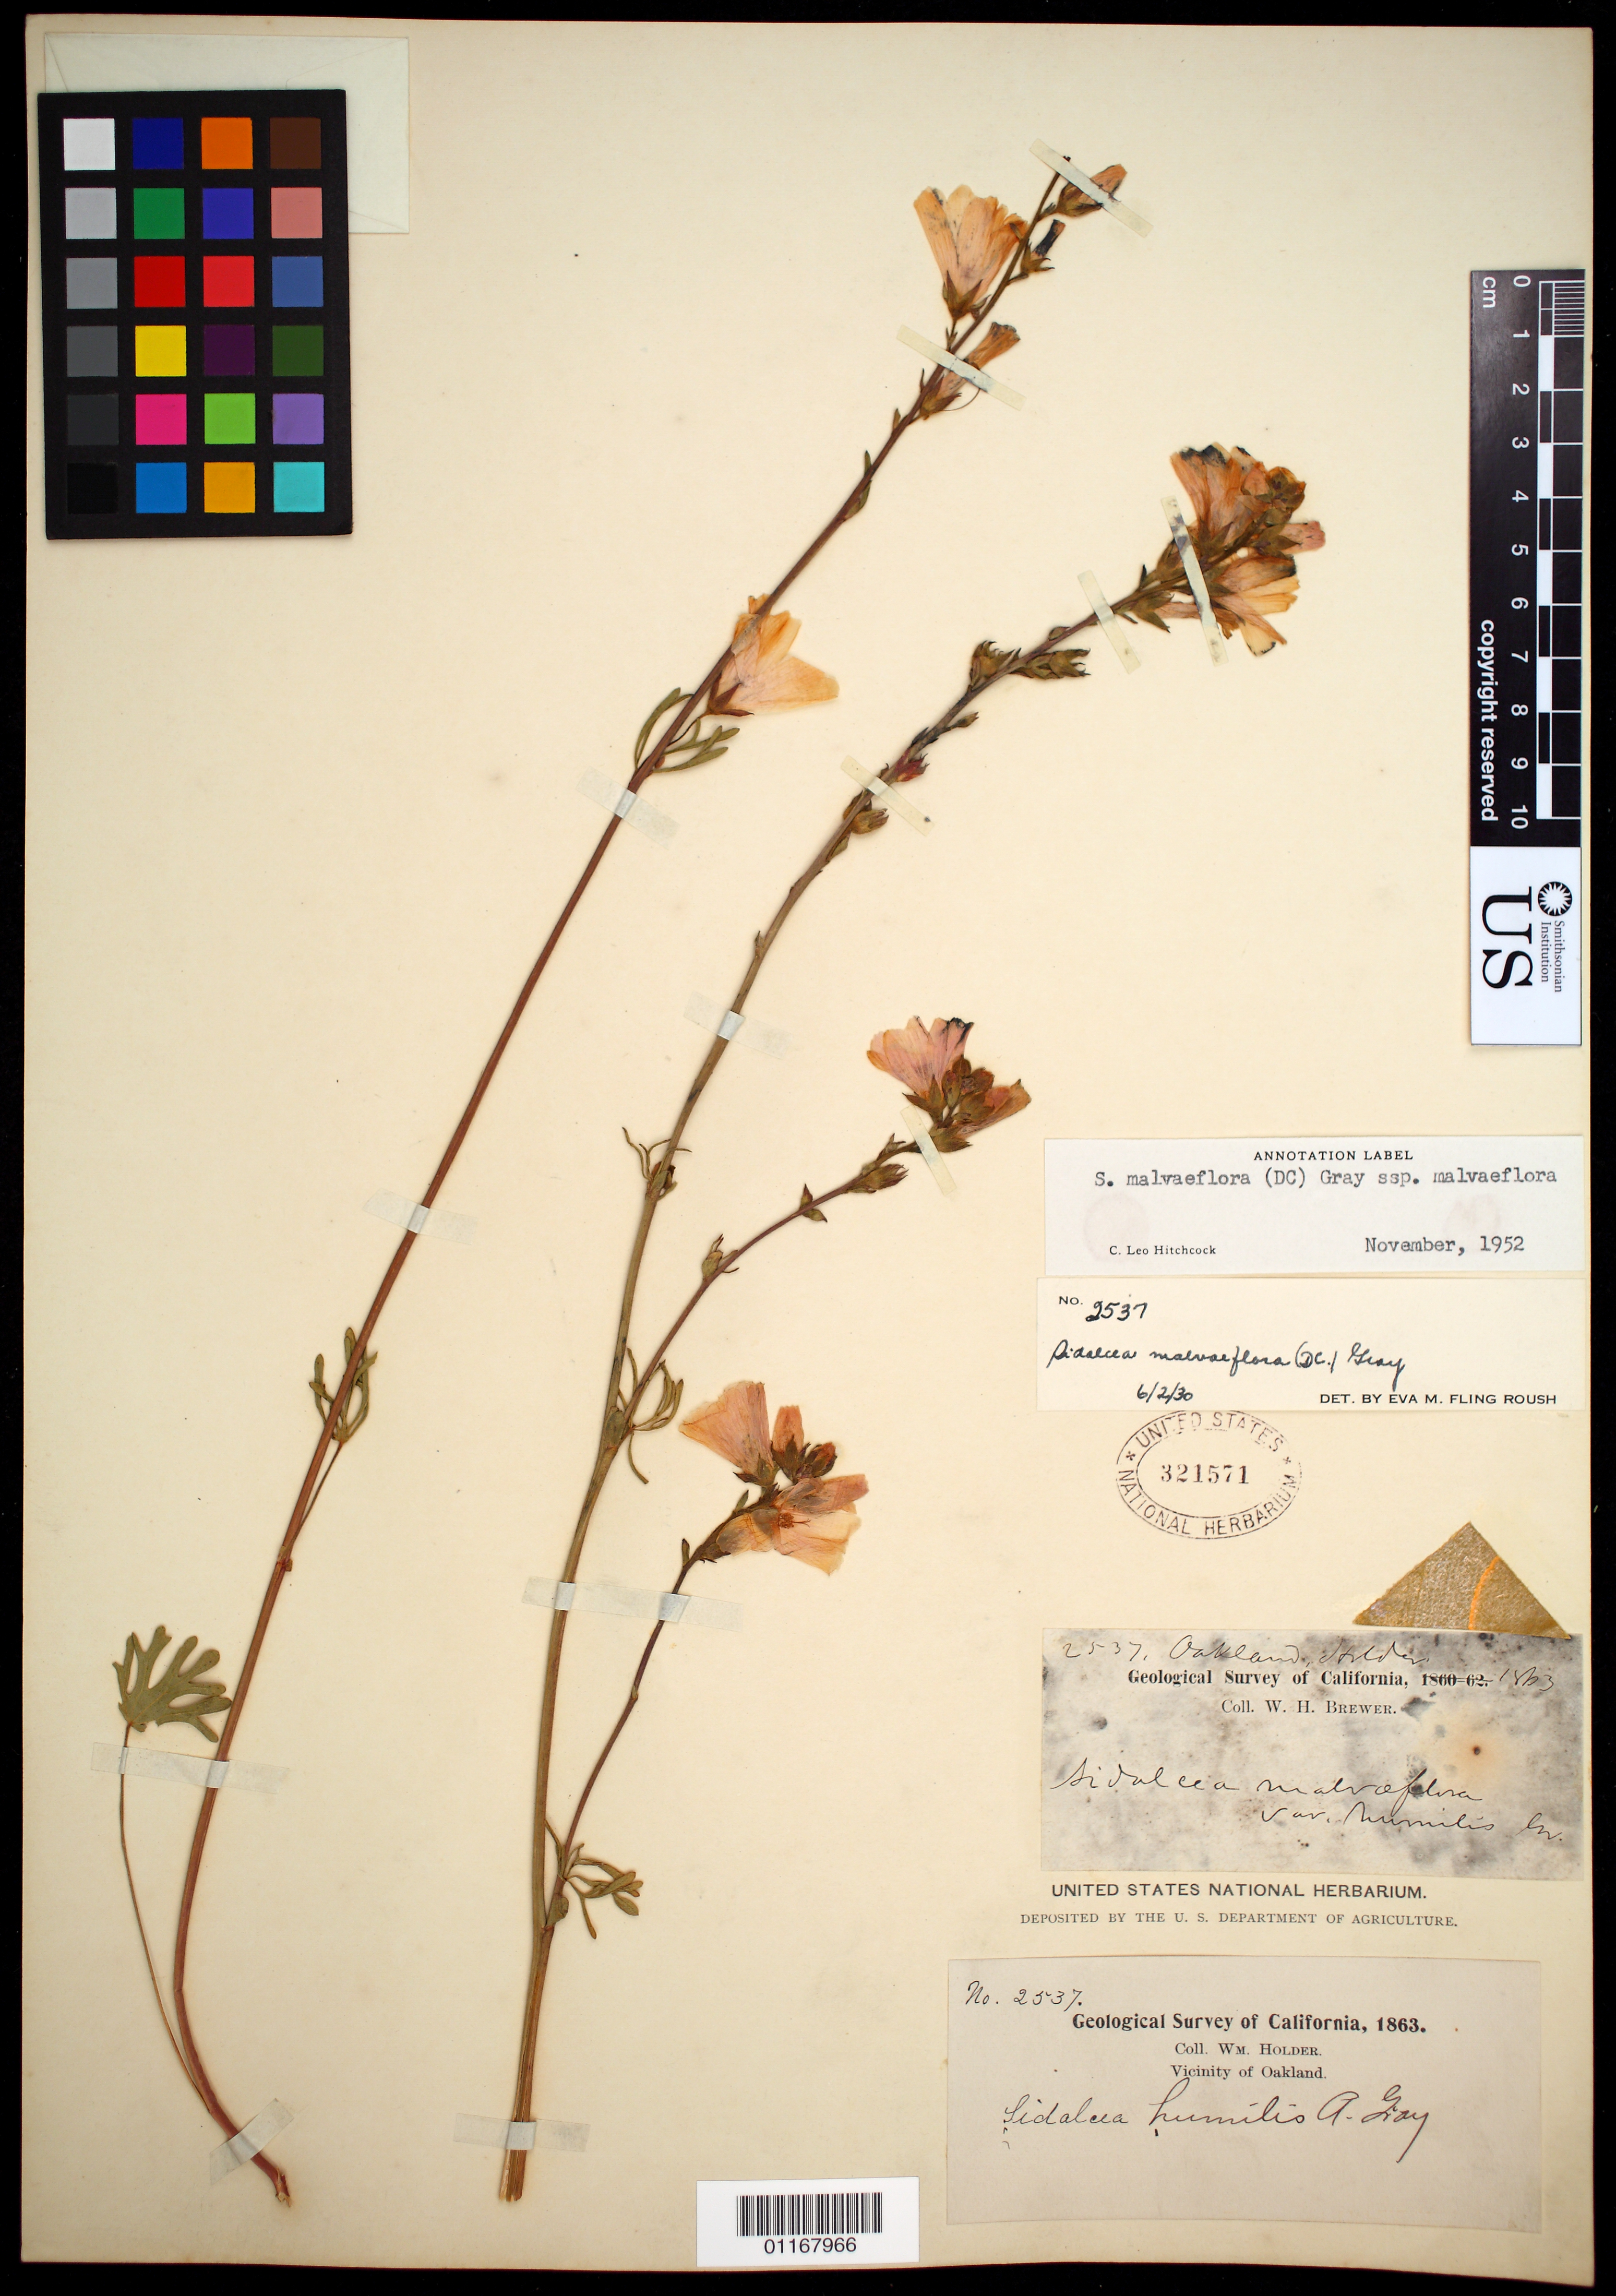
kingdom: Plantae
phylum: Tracheophyta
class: Magnoliopsida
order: Malvales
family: Malvaceae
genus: Sidalcea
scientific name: Sidalcea malviflora subsp. malviflora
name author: (DC.) A. Gray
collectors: W. Holder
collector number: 2537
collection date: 1863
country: United States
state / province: California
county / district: Alameda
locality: Vicinity of Oakland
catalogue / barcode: US 321571